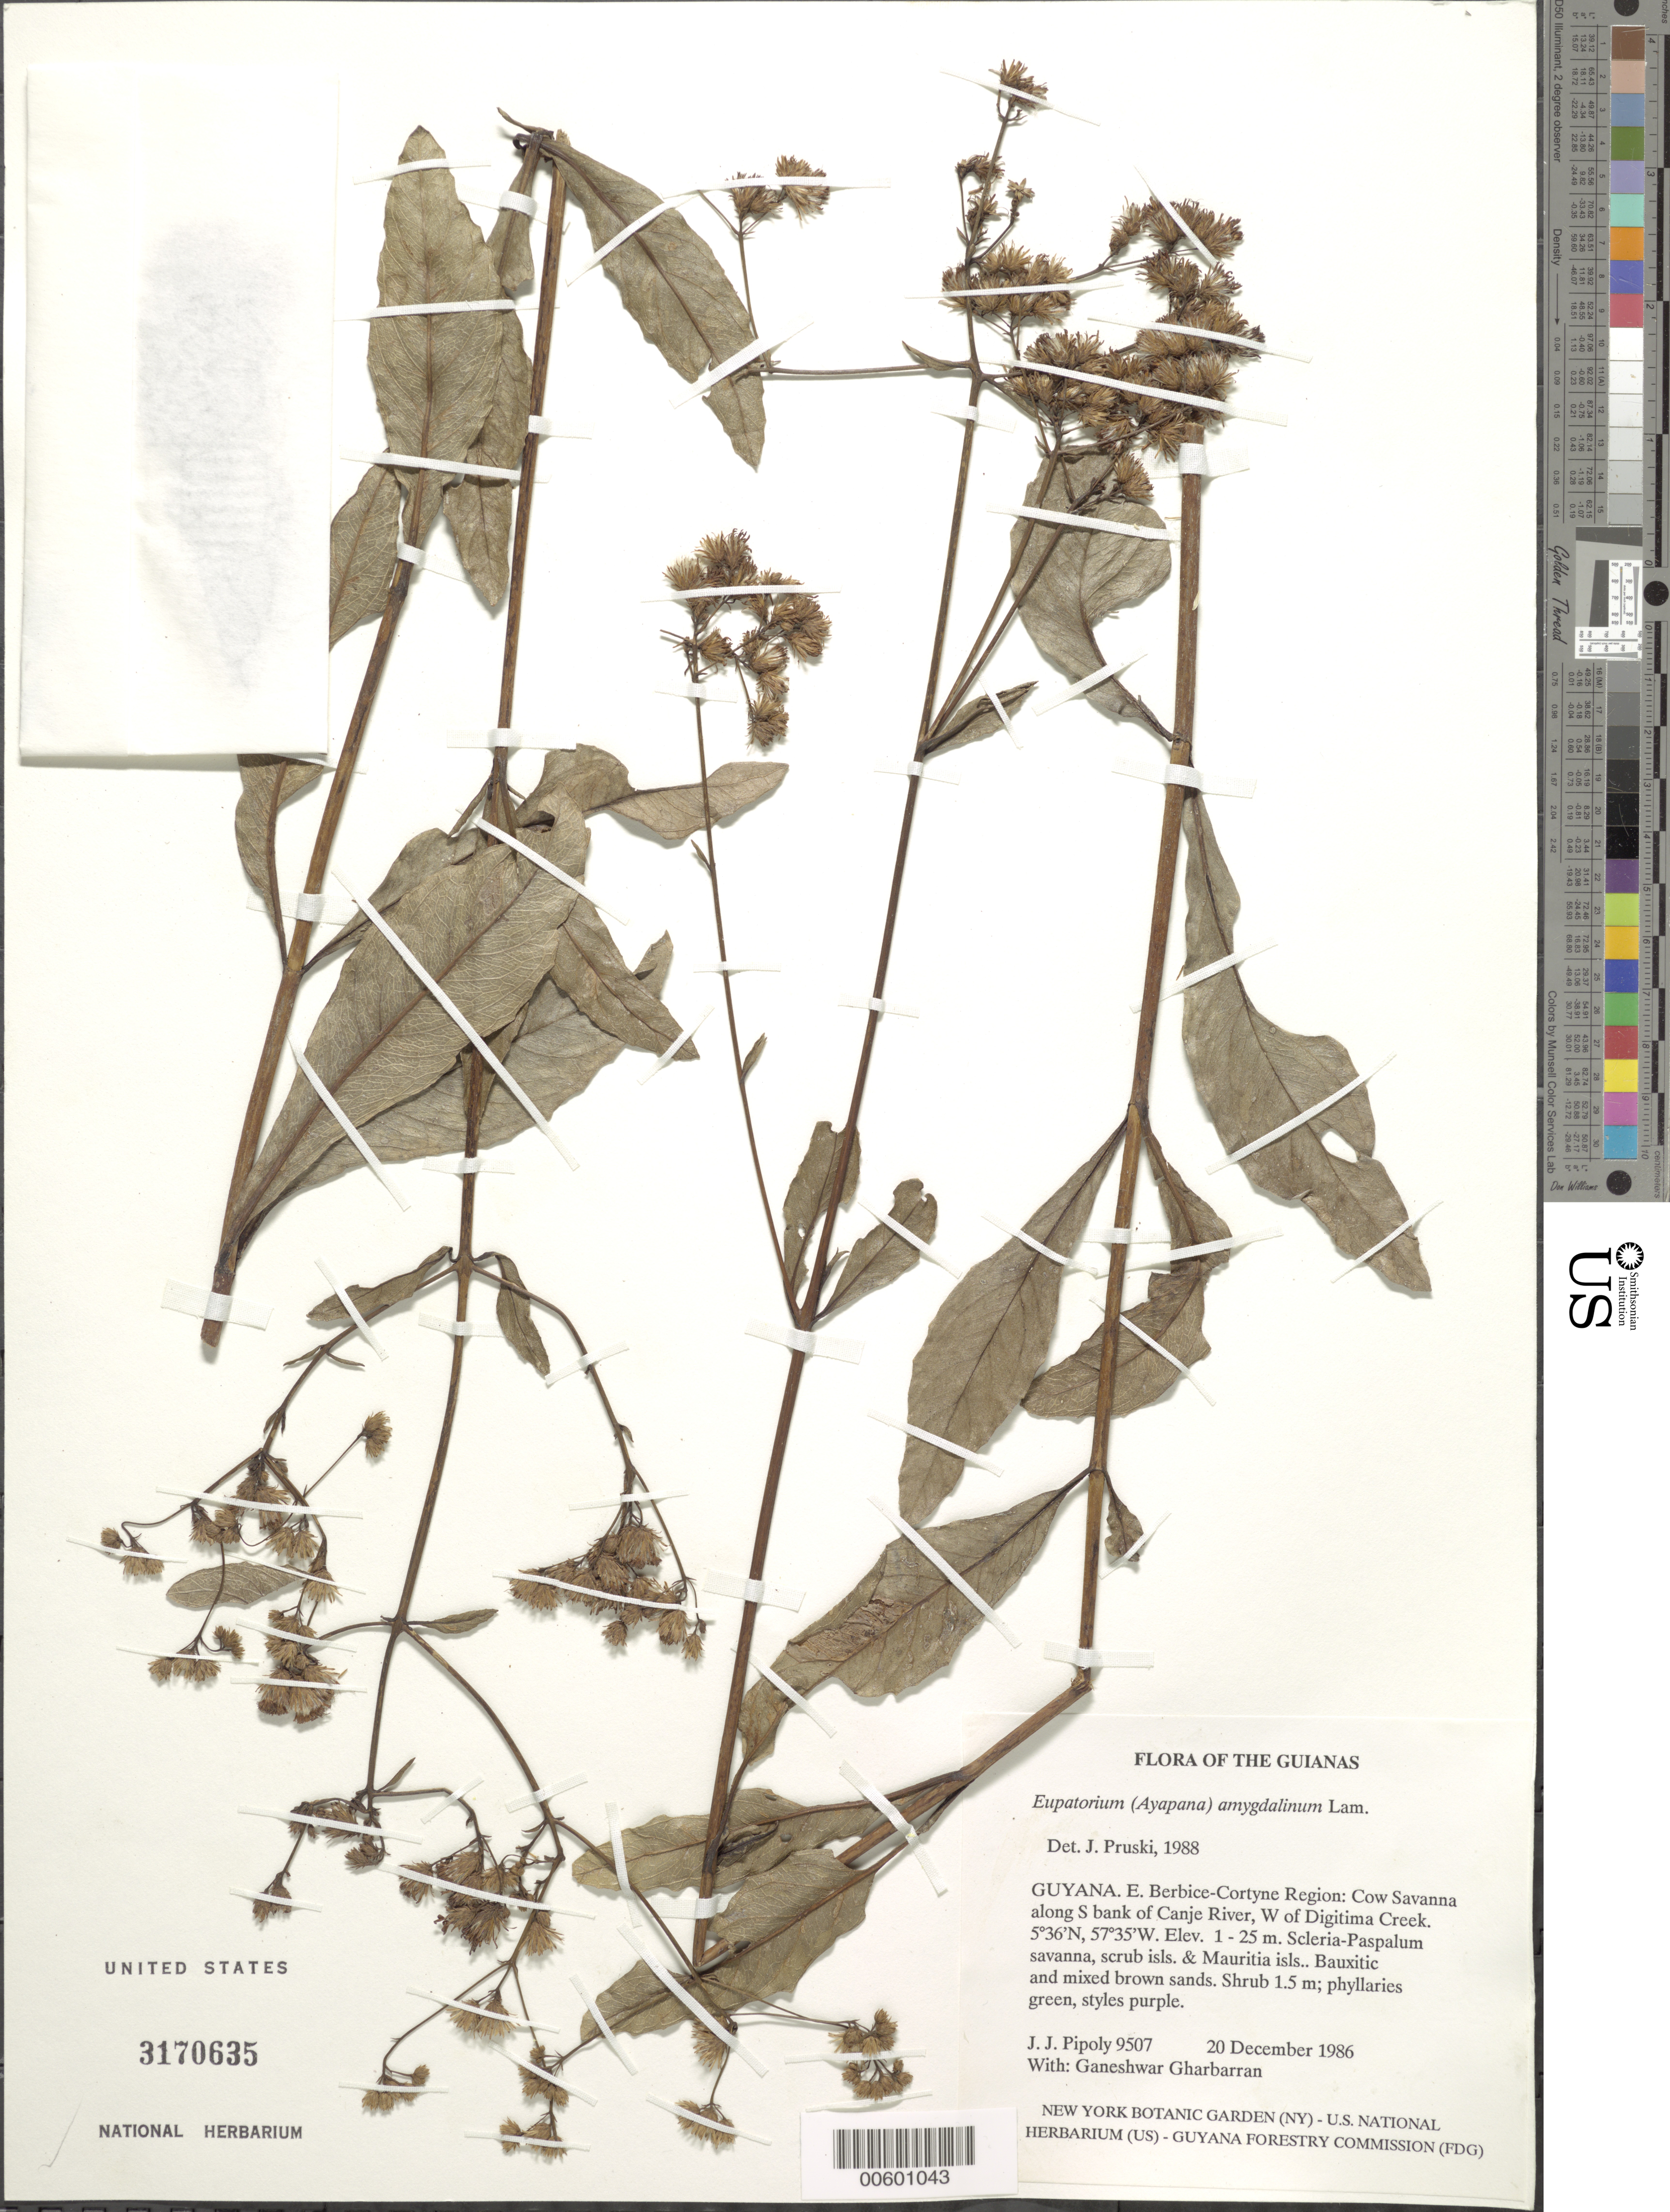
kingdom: Plantae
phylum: Tracheophyta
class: Magnoliopsida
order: Asterales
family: Asteraceae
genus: Ayapana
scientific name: Ayapana amygdalina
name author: (Lam.) R.M. King & H. Rob.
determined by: Pruski, J. F.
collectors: J. J. Pipoly & G. Gharbarran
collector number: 9507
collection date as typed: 20 December 1986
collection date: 1986-12-20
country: Guyana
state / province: E. Berbice-Corentyne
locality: Cow savanna, along S bank of Canje River, W of Digitima Creek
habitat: Scleria-Paspalum savanna, scrub isls. & Mauritia isls. Bauxitic and mixed brown sands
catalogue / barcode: US 3170635